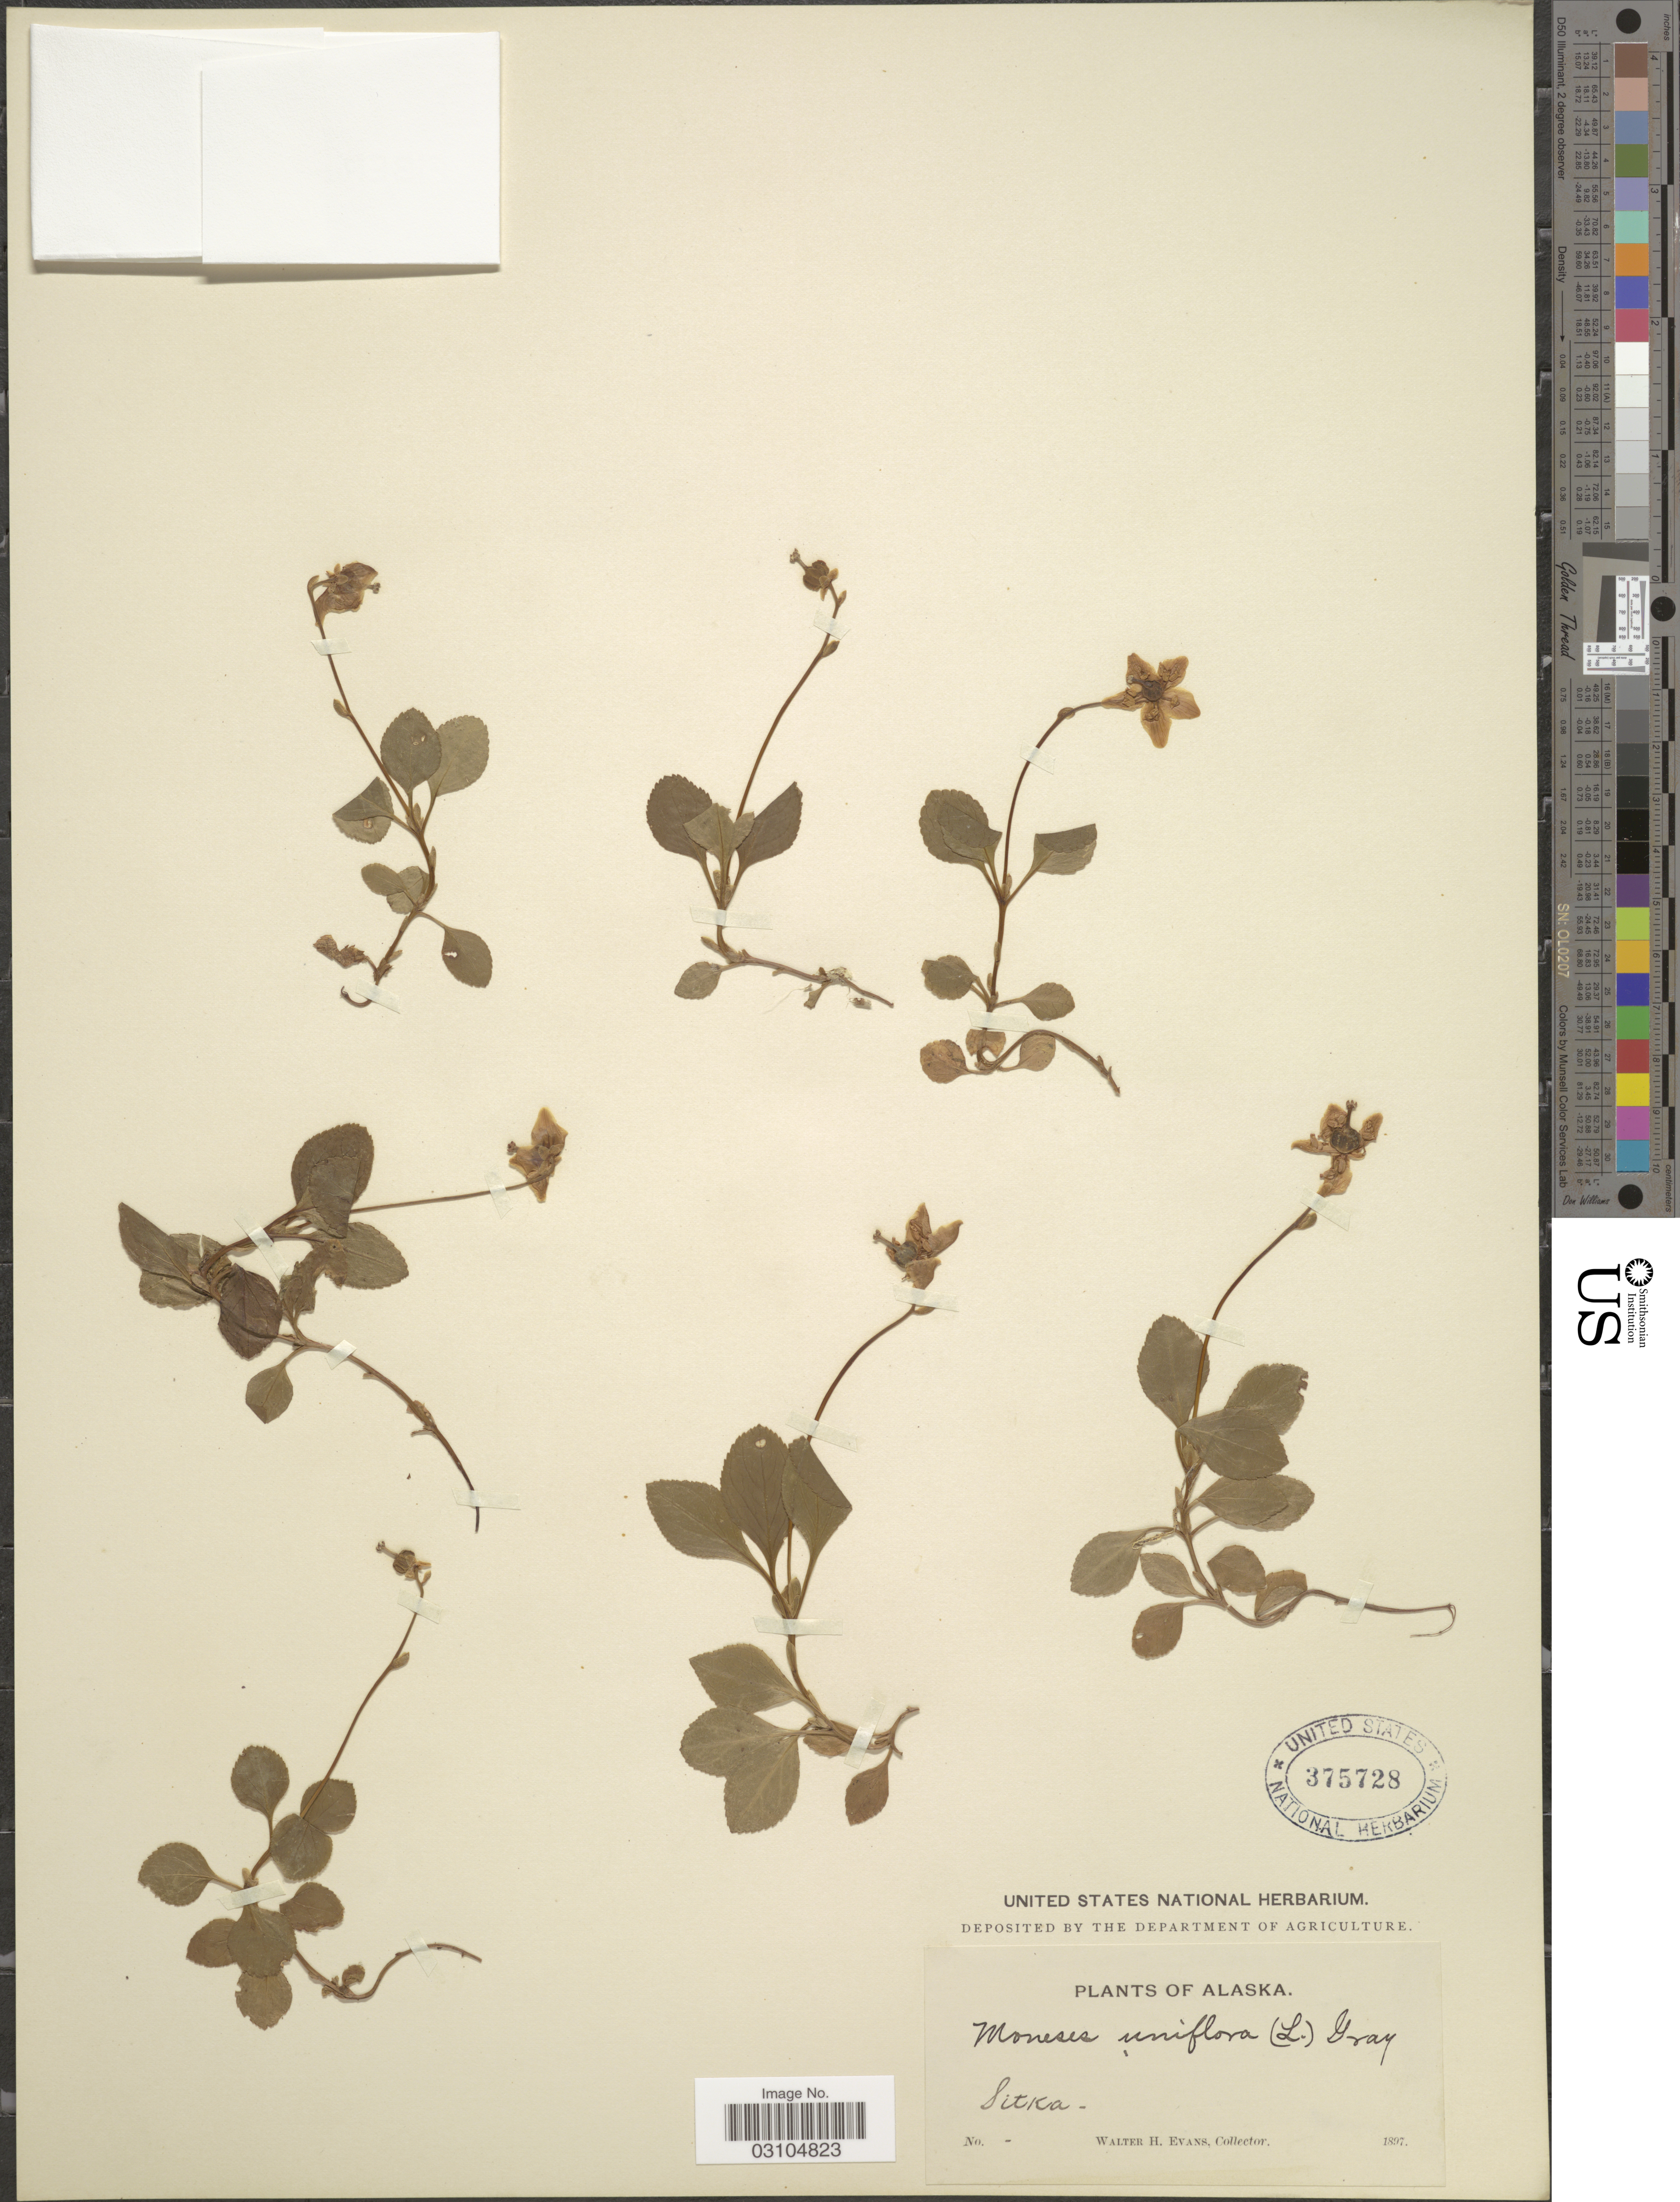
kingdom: Plantae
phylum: Tracheophyta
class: Magnoliopsida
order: Ericales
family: Ericaceae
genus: Moneses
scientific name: Moneses uniflora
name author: (L.) A. Gray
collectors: W. H. Evans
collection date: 1897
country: United States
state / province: Alaska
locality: Sitka.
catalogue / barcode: US 375728